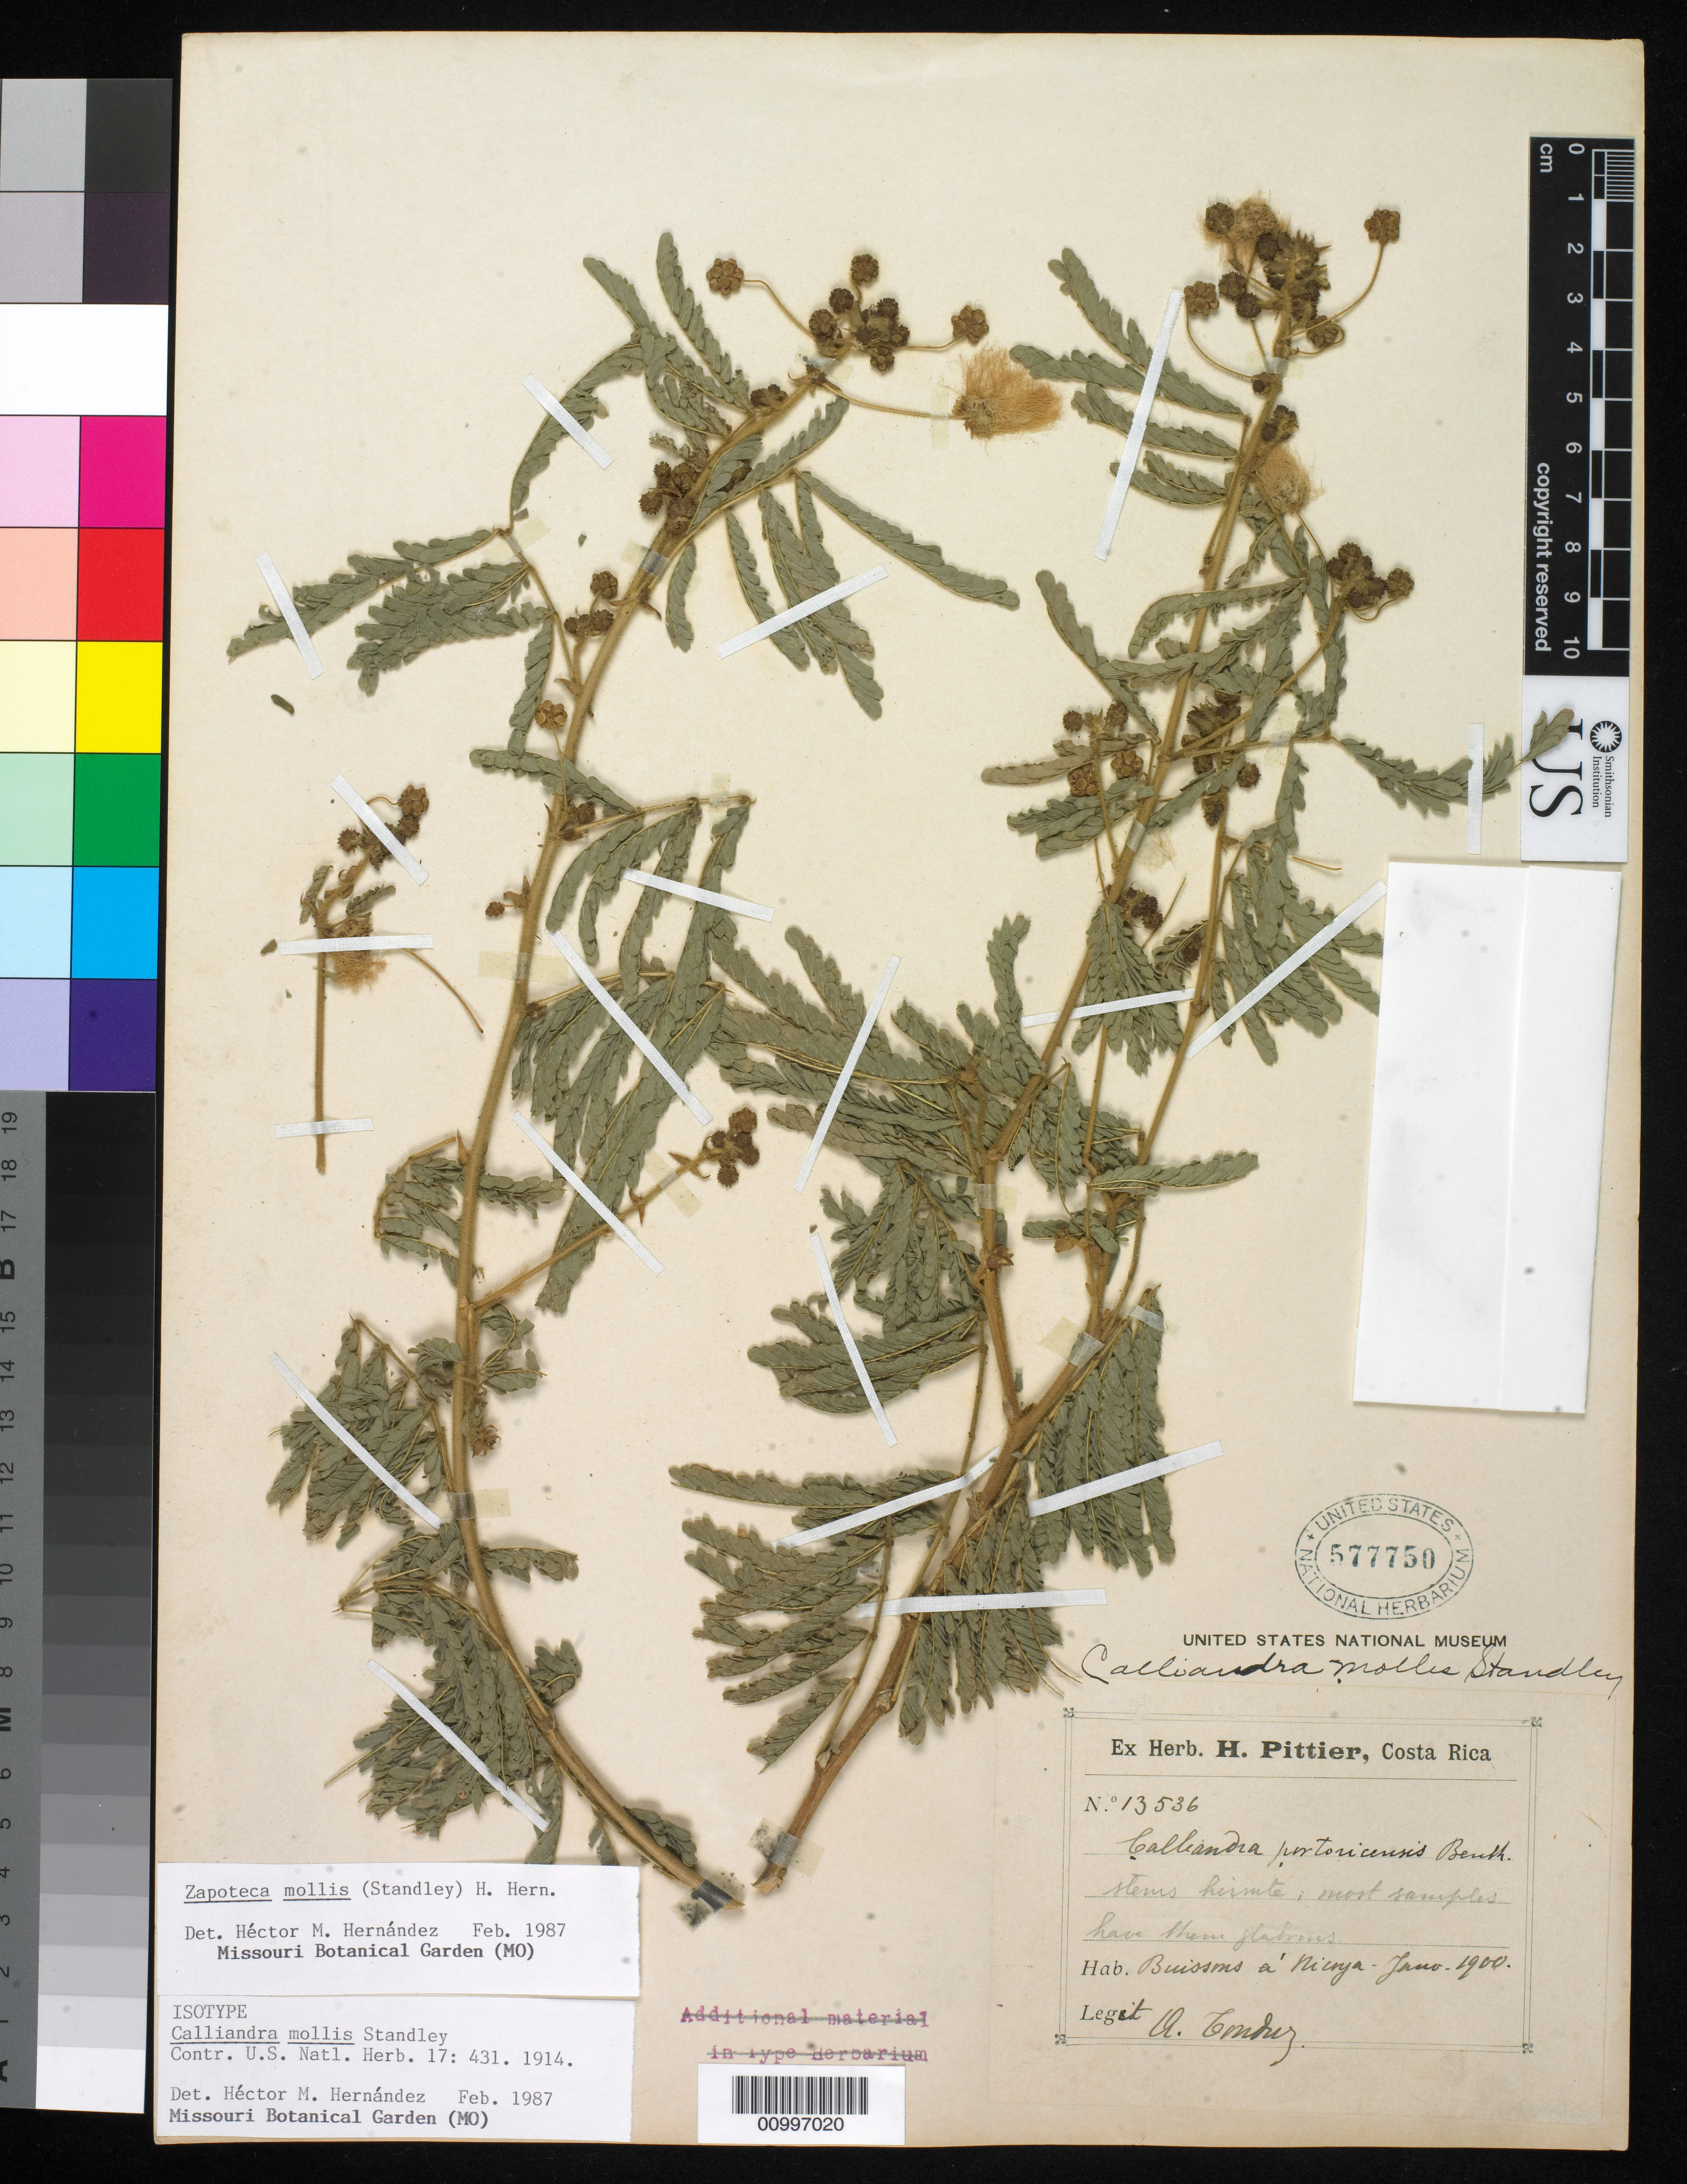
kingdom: Plantae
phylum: Tracheophyta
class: Magnoliopsida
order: Fabales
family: Fabaceae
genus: Calliandra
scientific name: Calliandra mollis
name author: Standl.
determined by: Hernandez, H. M., (MO), Missouri Botanical Garden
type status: Isotype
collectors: A. Tonduz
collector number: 13536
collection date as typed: Jan 1900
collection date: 1900-01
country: Costa Rica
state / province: Guanacaste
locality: Nicoya.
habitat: Buissons.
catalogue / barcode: US 577750